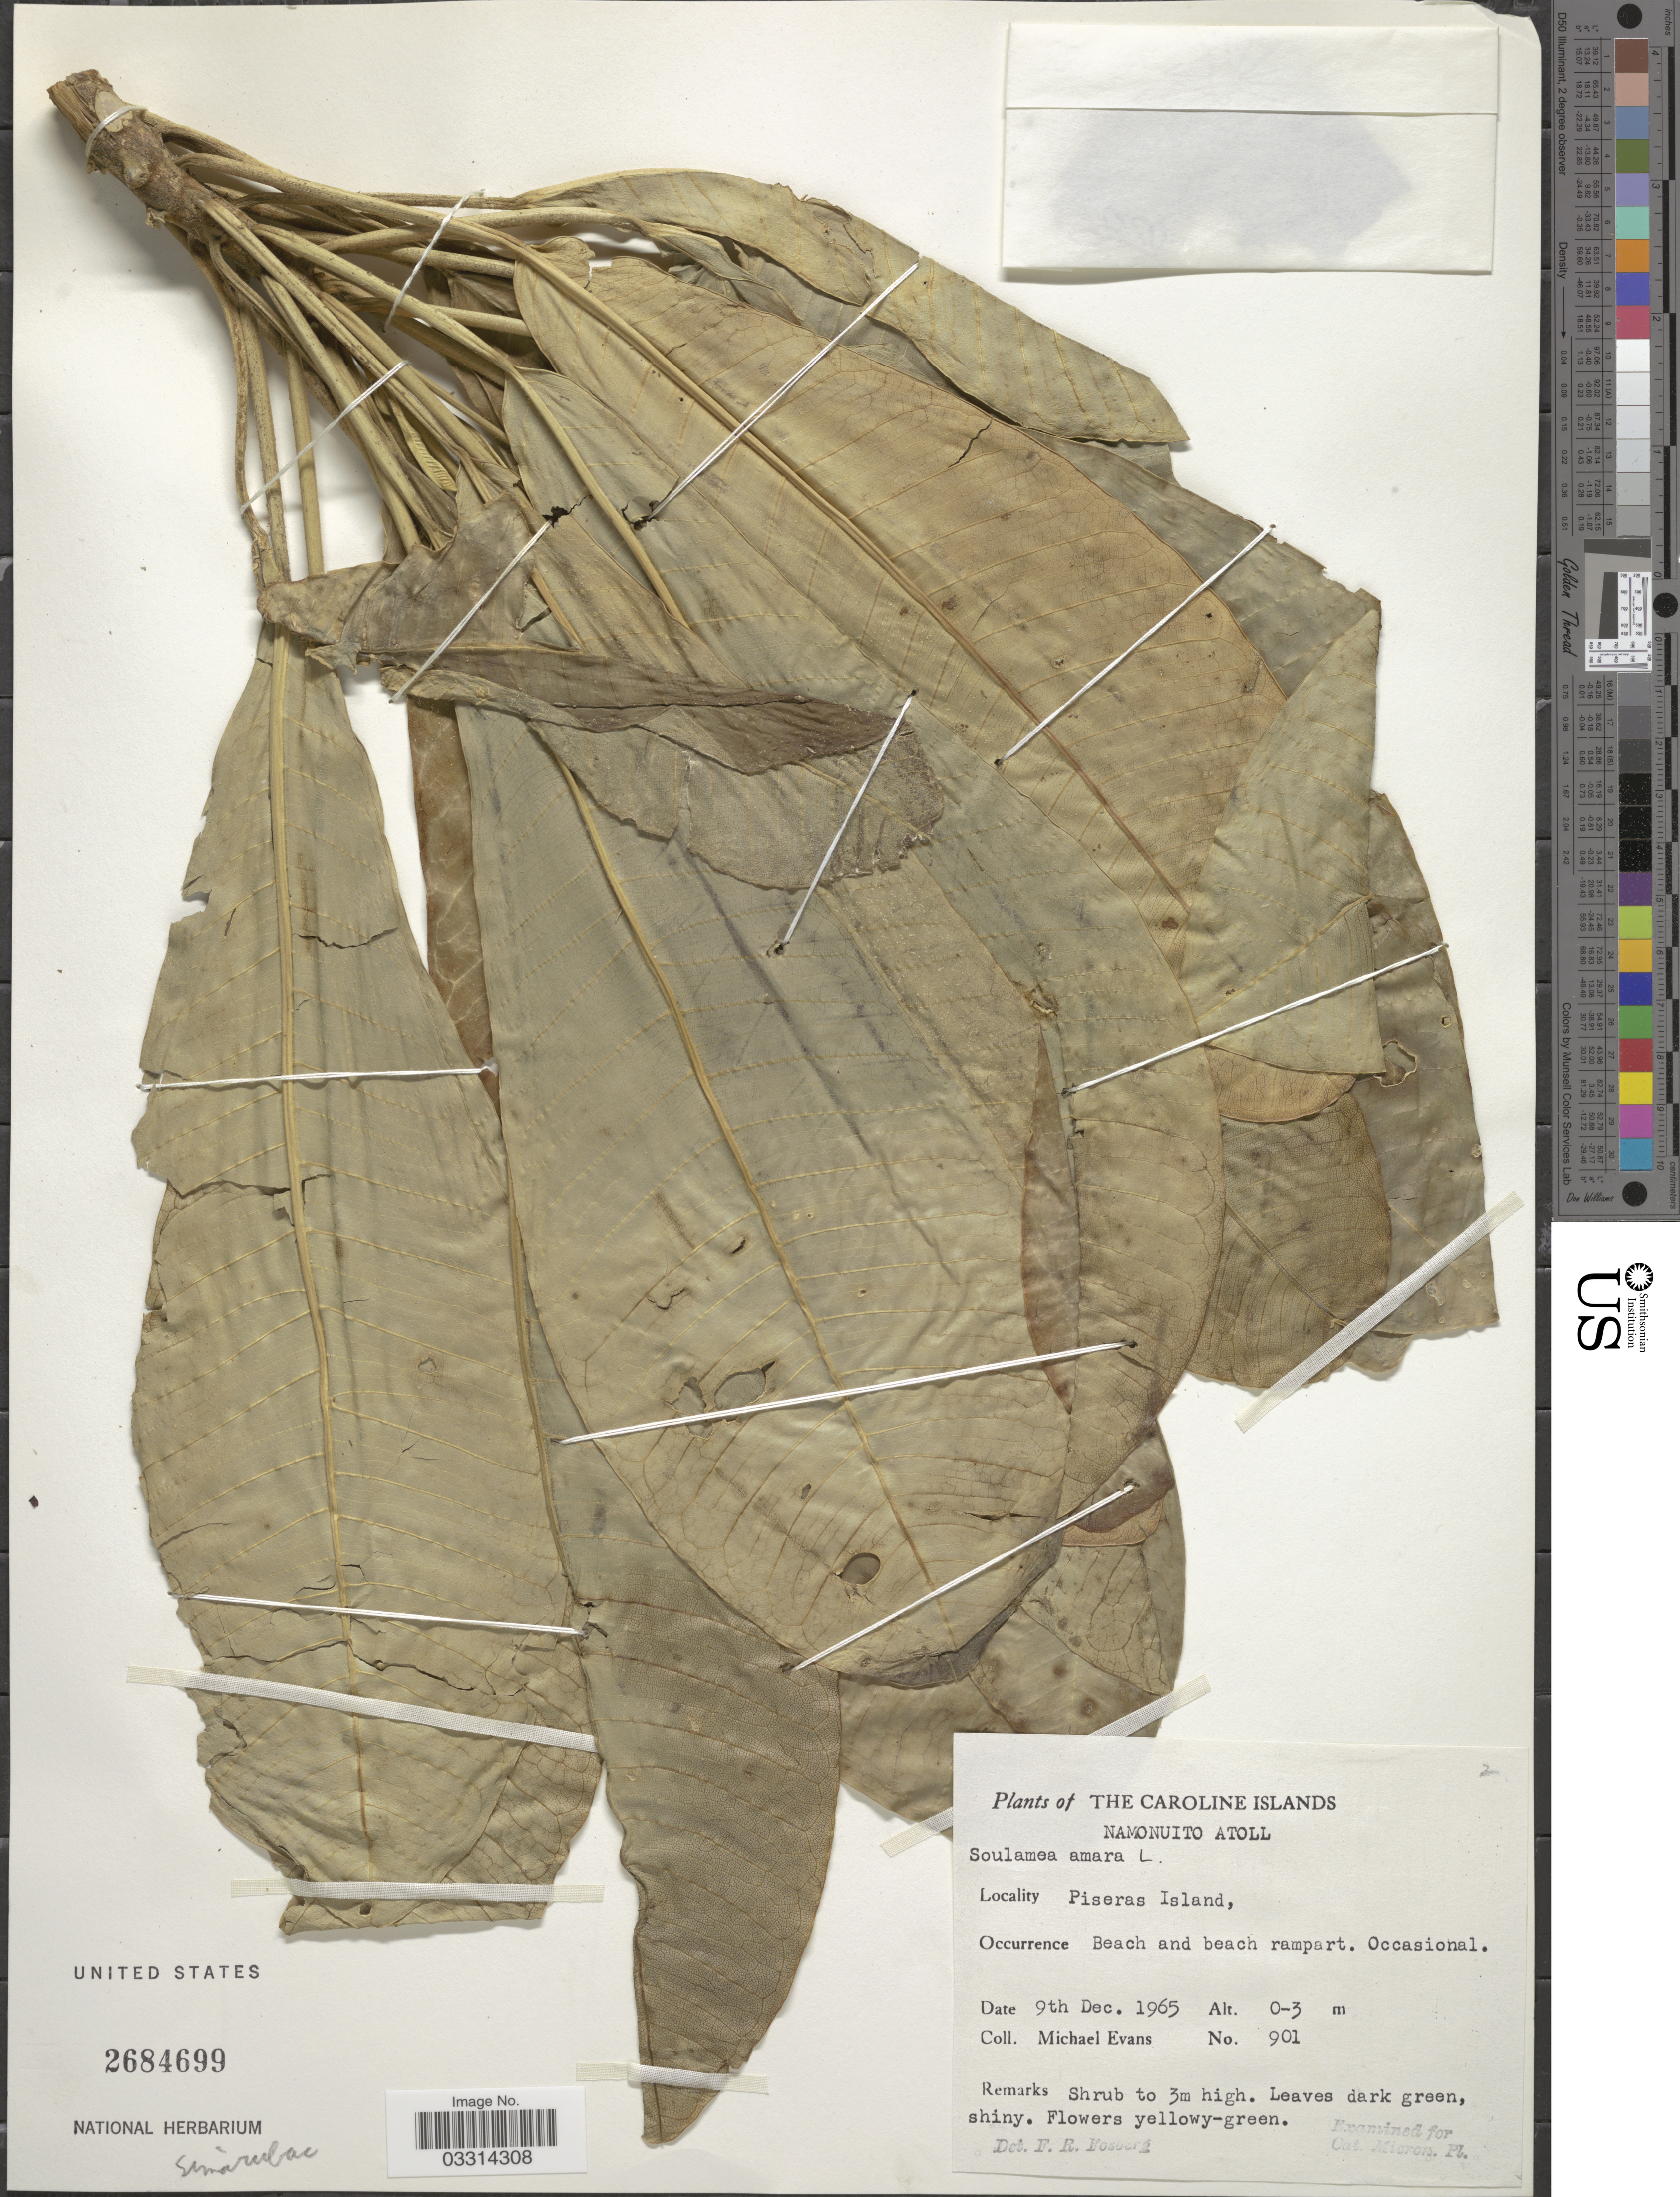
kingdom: Plantae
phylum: Tracheophyta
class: Magnoliopsida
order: Sapindales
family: Simaroubaceae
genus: Soulamea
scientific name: Soulamea amara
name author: Lam.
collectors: M. Evans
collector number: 901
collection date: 1965-12-09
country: Micronesia, Federated States of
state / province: Truk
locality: The Caroline Islands. Namonuito Atoll. Piseras Island.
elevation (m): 0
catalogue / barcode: US 2684699